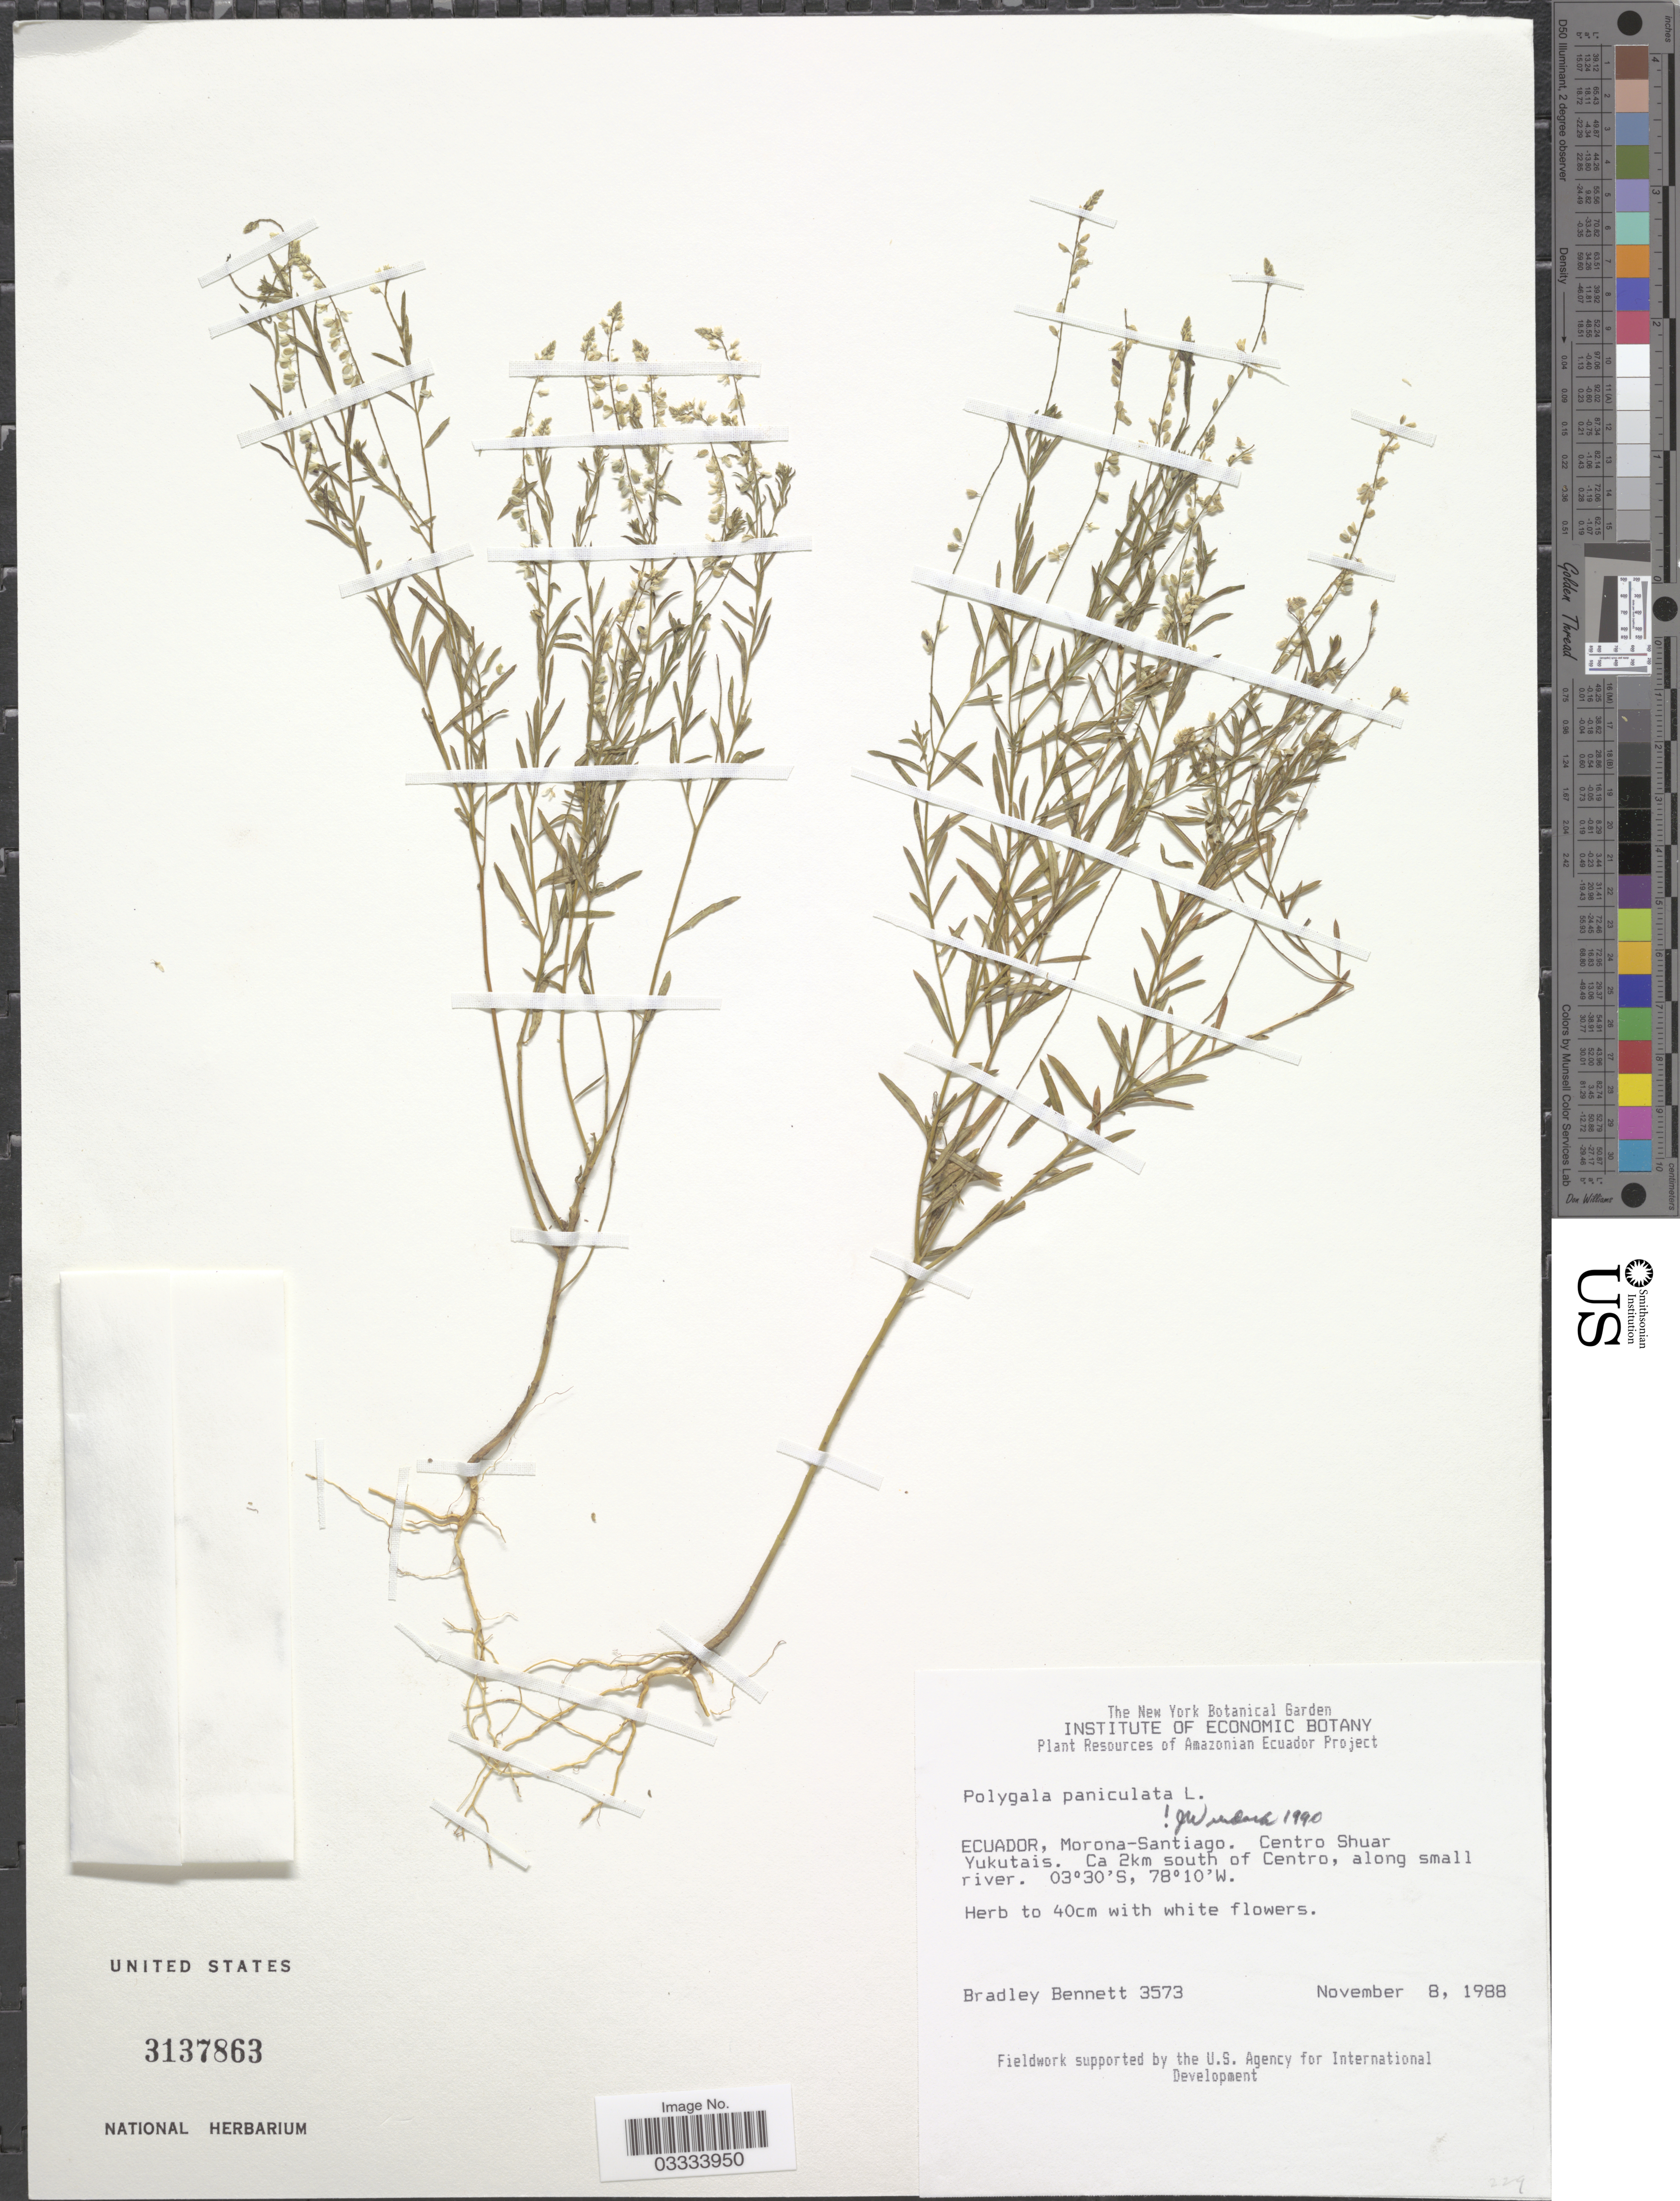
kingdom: Plantae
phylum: Tracheophyta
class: Magnoliopsida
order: Fabales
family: Polygalaceae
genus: Polygala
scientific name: Polygala paniculata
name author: L.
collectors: B. Bennett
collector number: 3573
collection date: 1988-11-08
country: Ecuador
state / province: Morona-Santiago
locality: Centro Shuar Yukutais. Ca 2km south of Centro, along small river.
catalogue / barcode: US 3137863